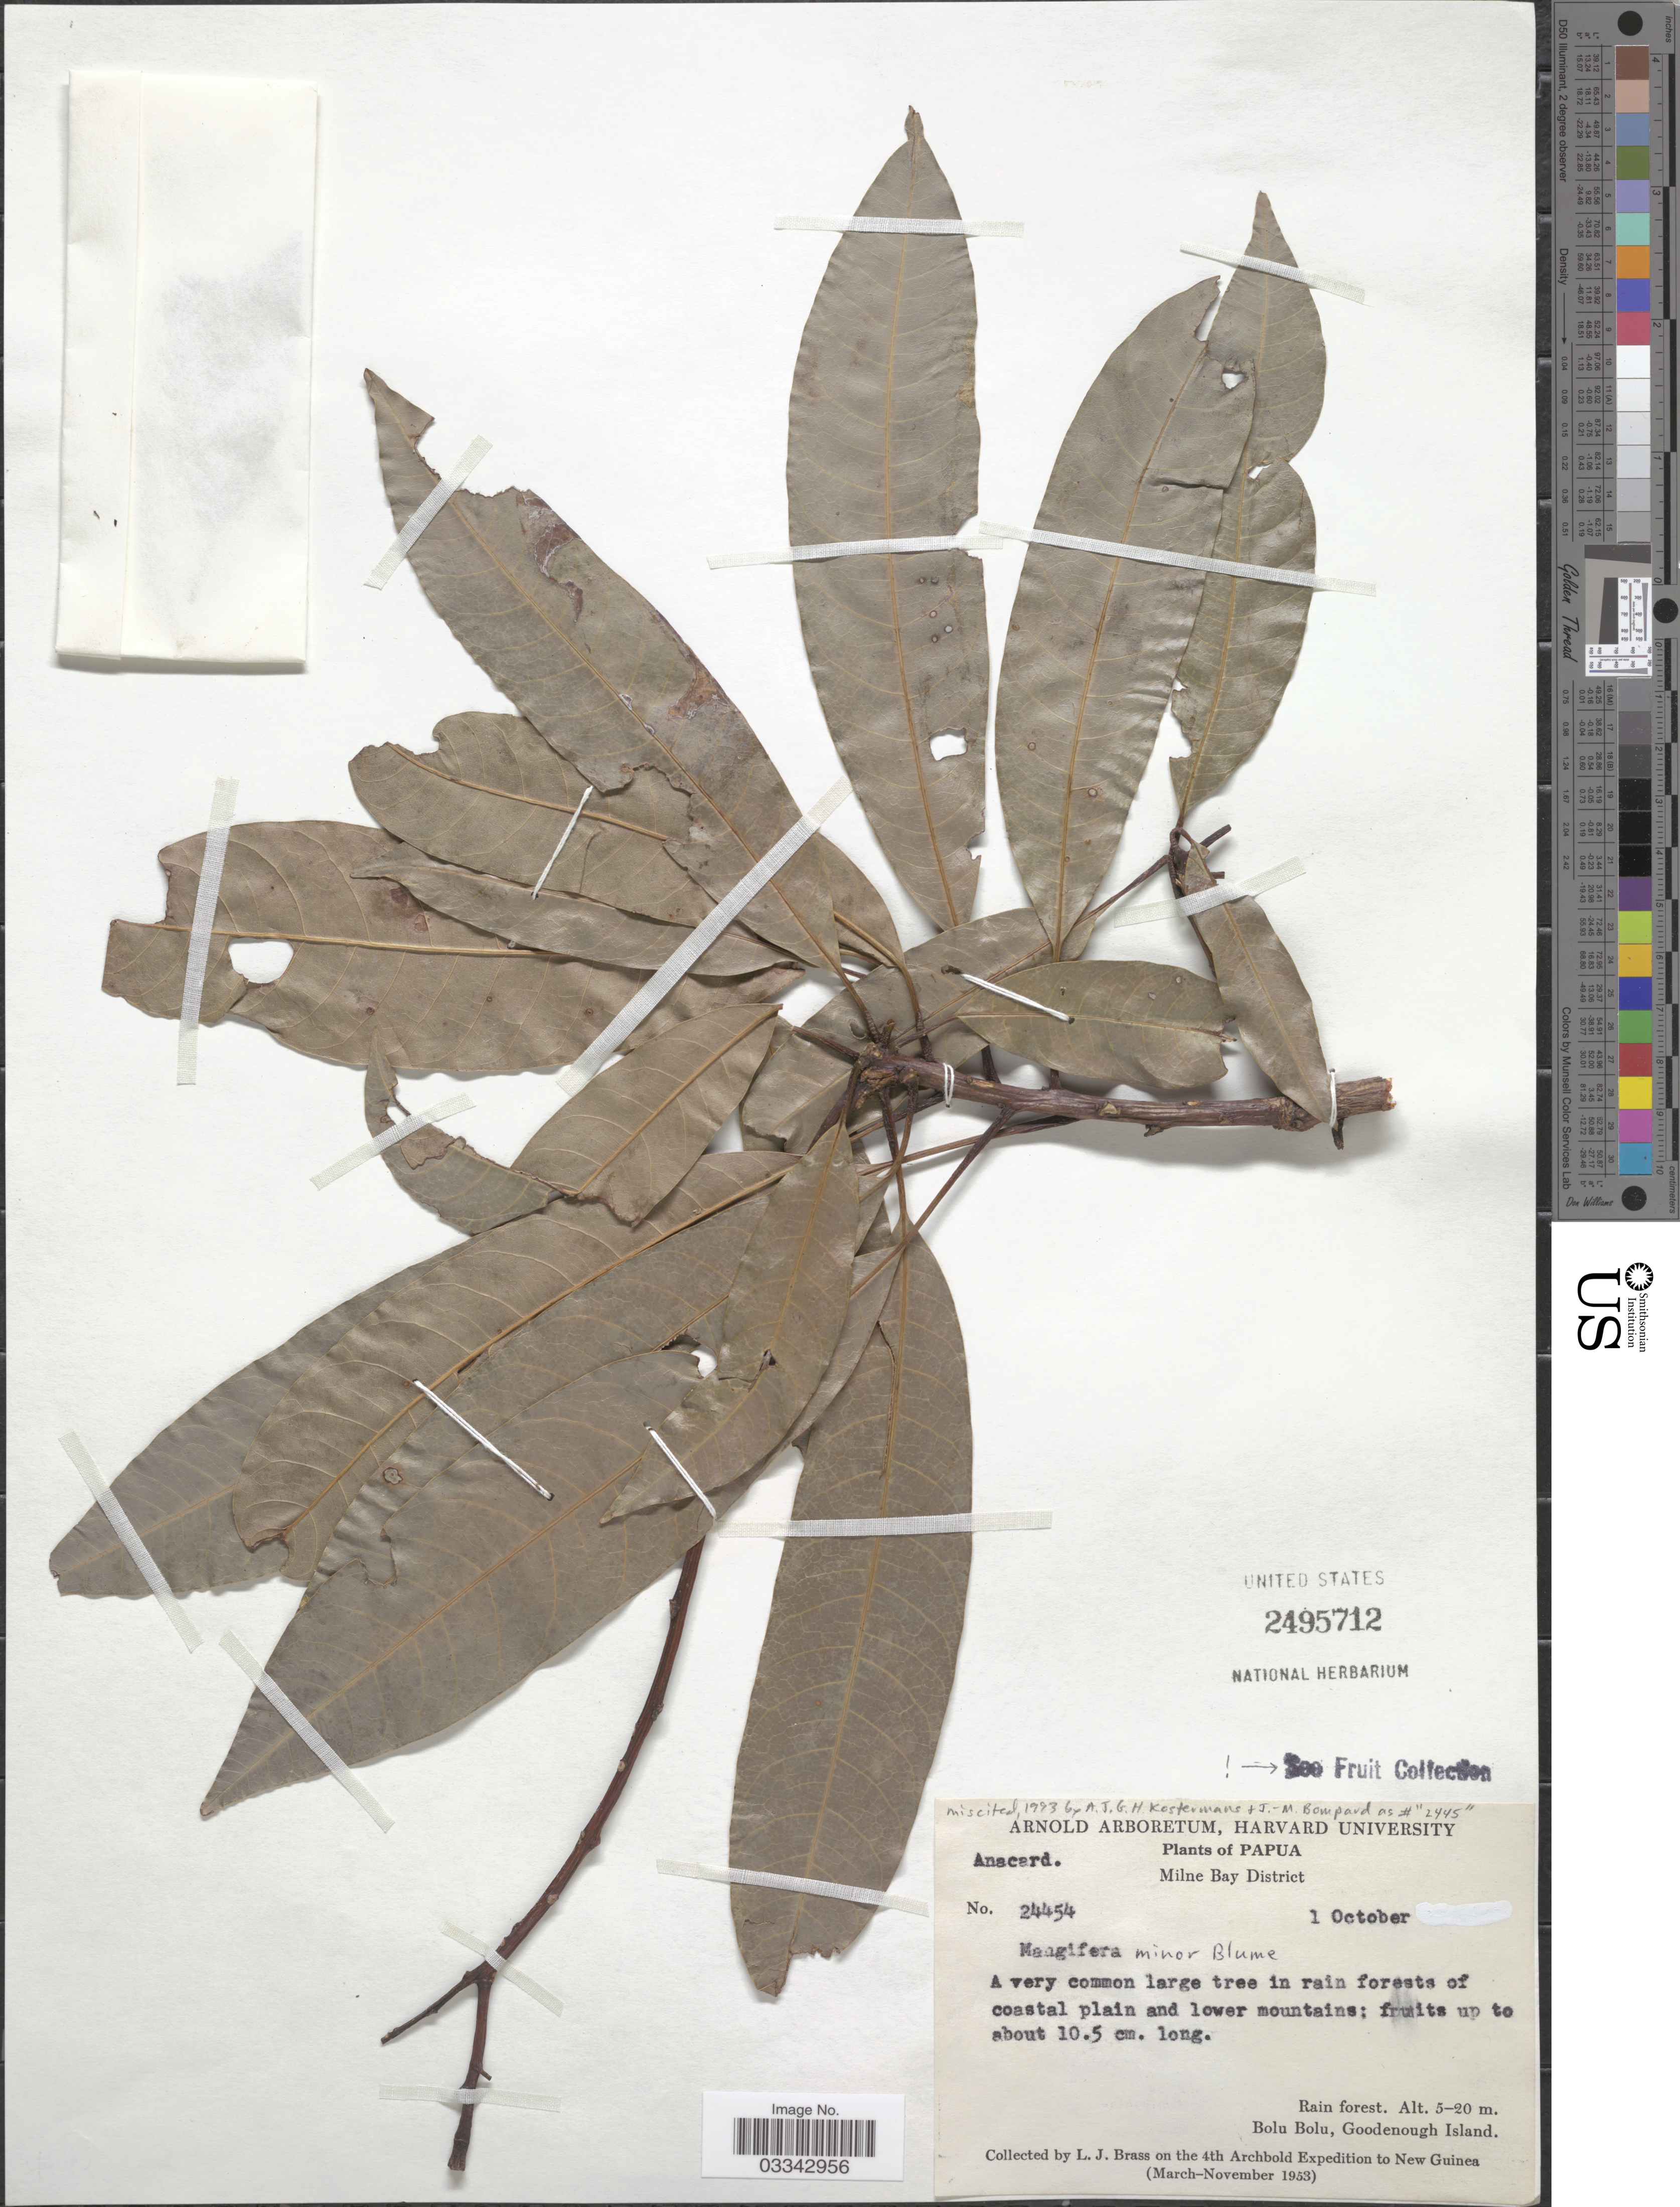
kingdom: Plantae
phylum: Tracheophyta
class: Magnoliopsida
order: Sapindales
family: Anacardiaceae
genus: Mangifera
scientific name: Mangifera minor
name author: Blume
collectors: L. J. Brass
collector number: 24454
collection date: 1953-10-01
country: Papua New Guinea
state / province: Milne Bay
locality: Papua. Milne Bay District. Bolu Bolu, Goodenough Island. New Guinea.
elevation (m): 5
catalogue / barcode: US 2495712